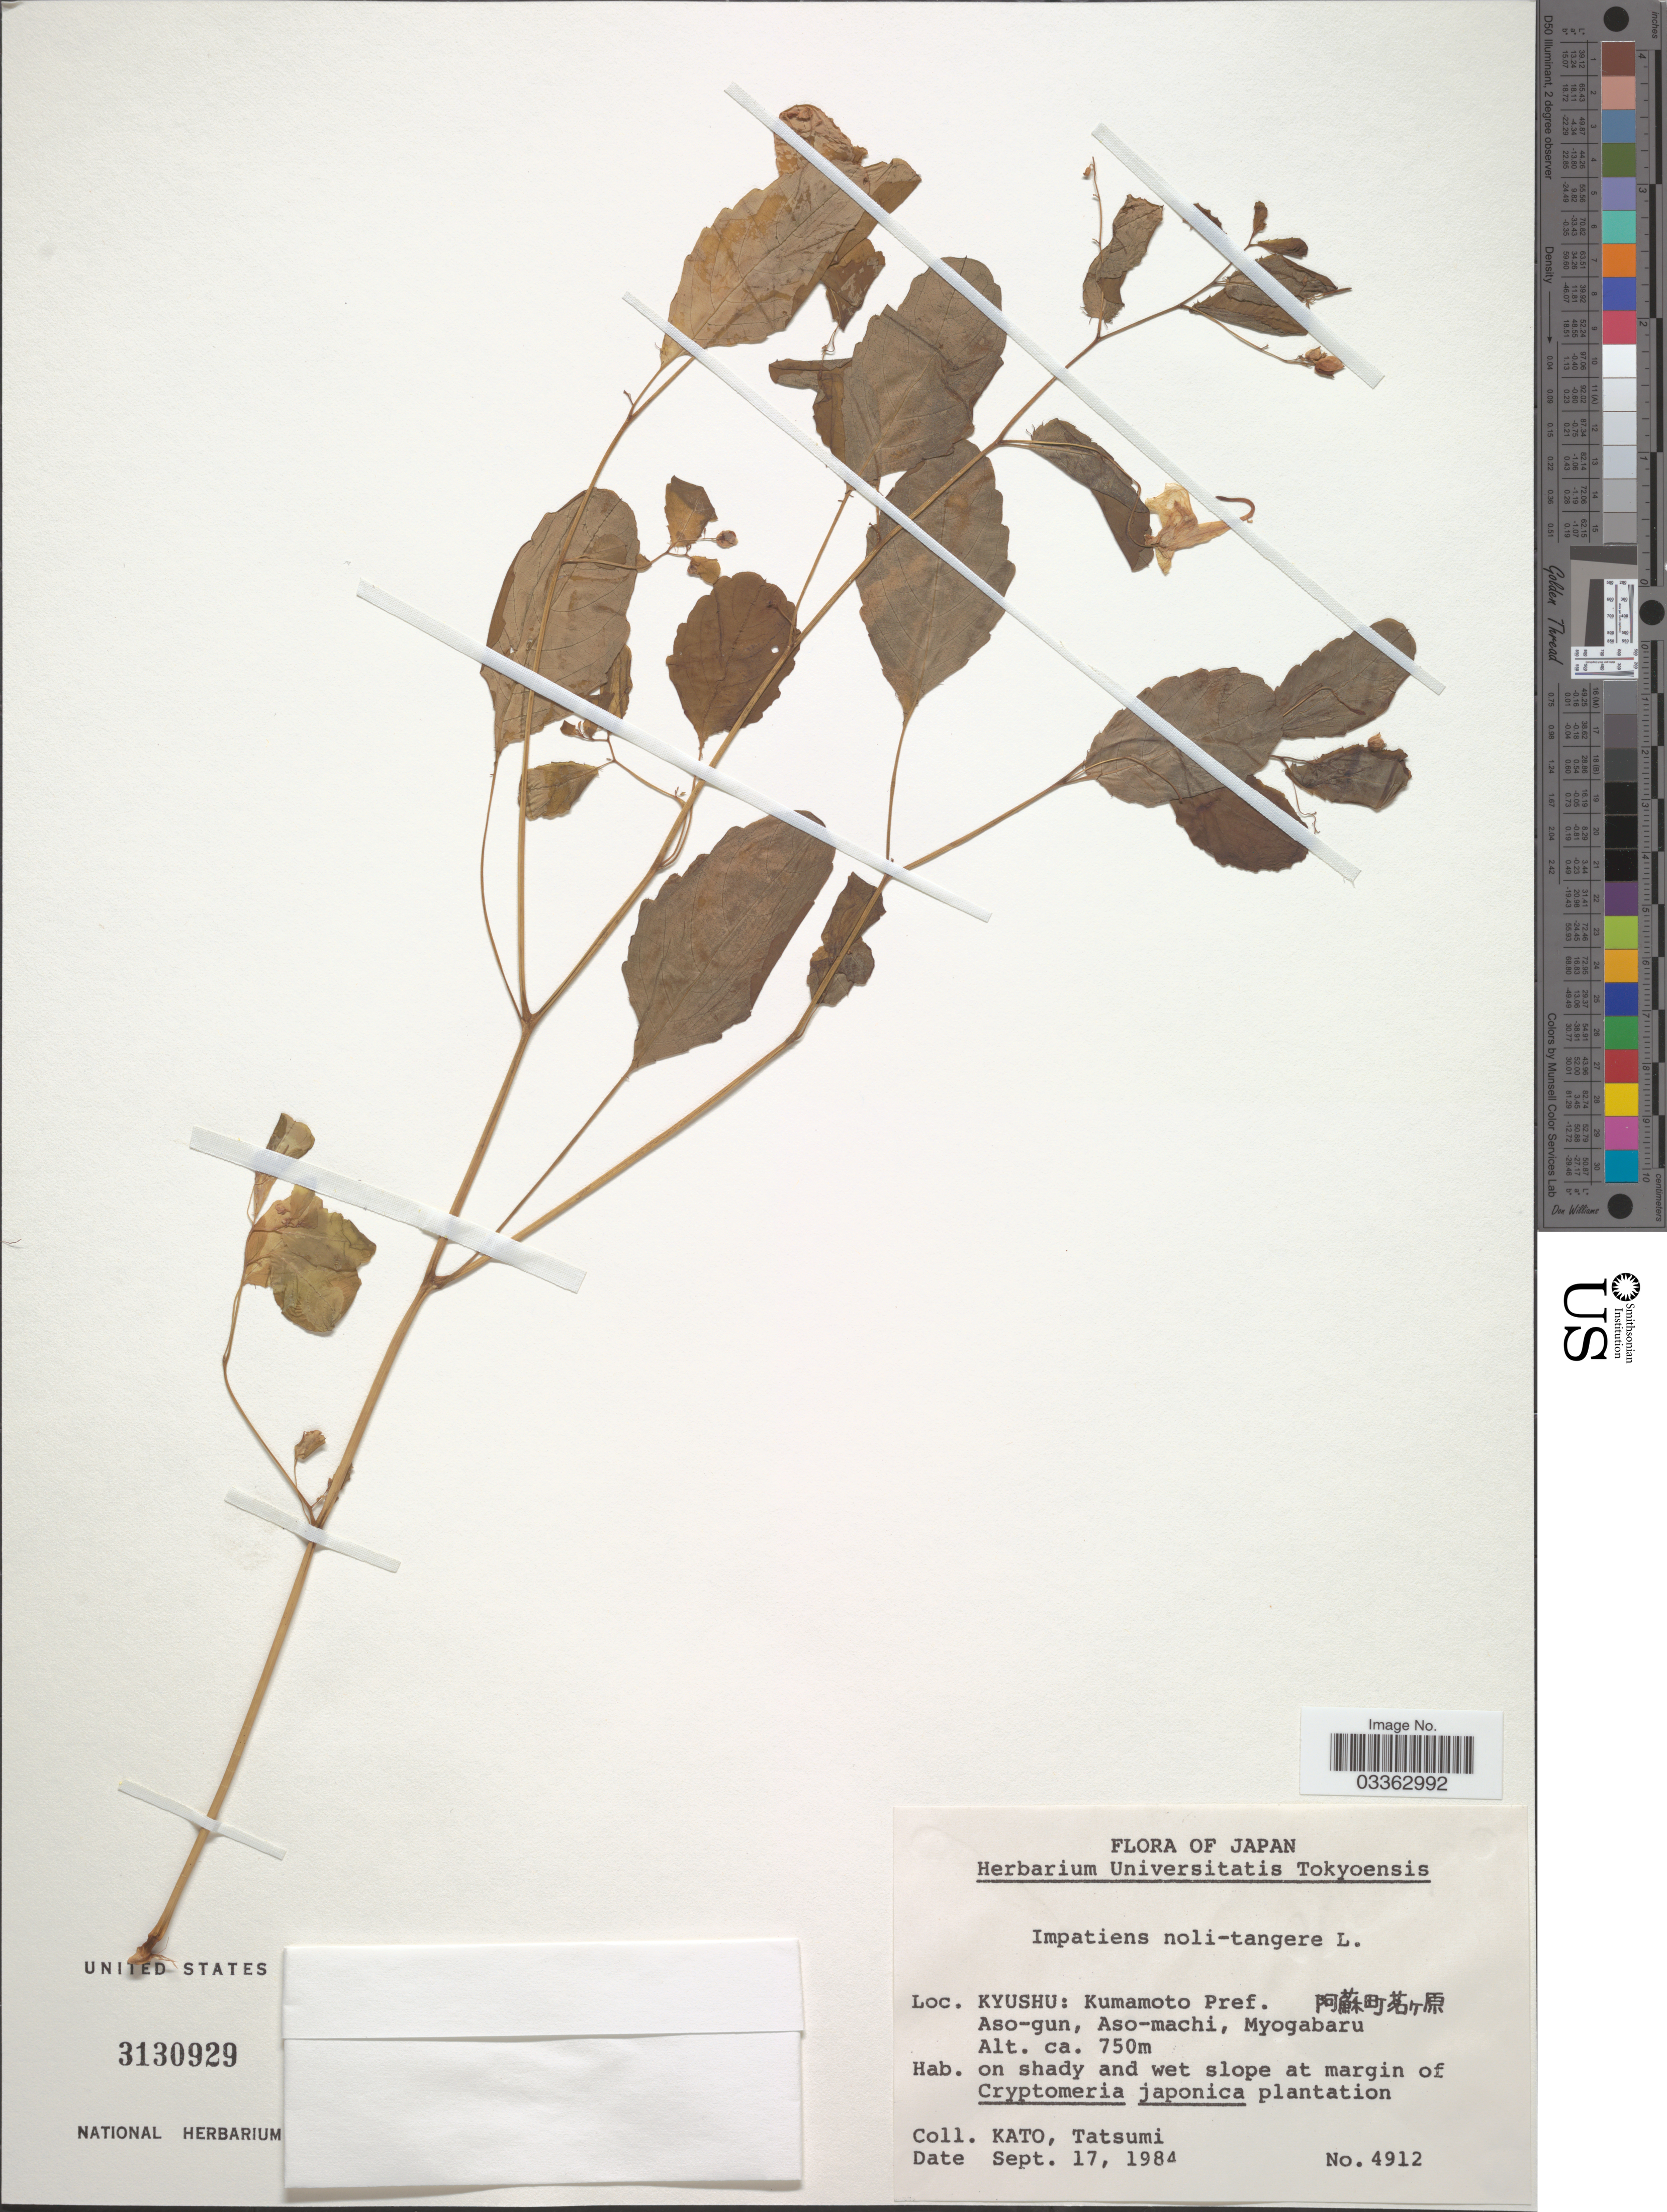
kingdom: Plantae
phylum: Tracheophyta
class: Magnoliopsida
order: Ericales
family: Balsaminaceae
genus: Impatiens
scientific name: Impatiens noli-tangere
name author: L.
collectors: -- Kato & -. Tatsumi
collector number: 4912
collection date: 1984-09-17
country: Japan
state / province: Kumamoto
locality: Kyushu: Kumamoto Pref. X, Aso-gun, Aso-machi, Myogabaru.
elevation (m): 750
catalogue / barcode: US 3130929